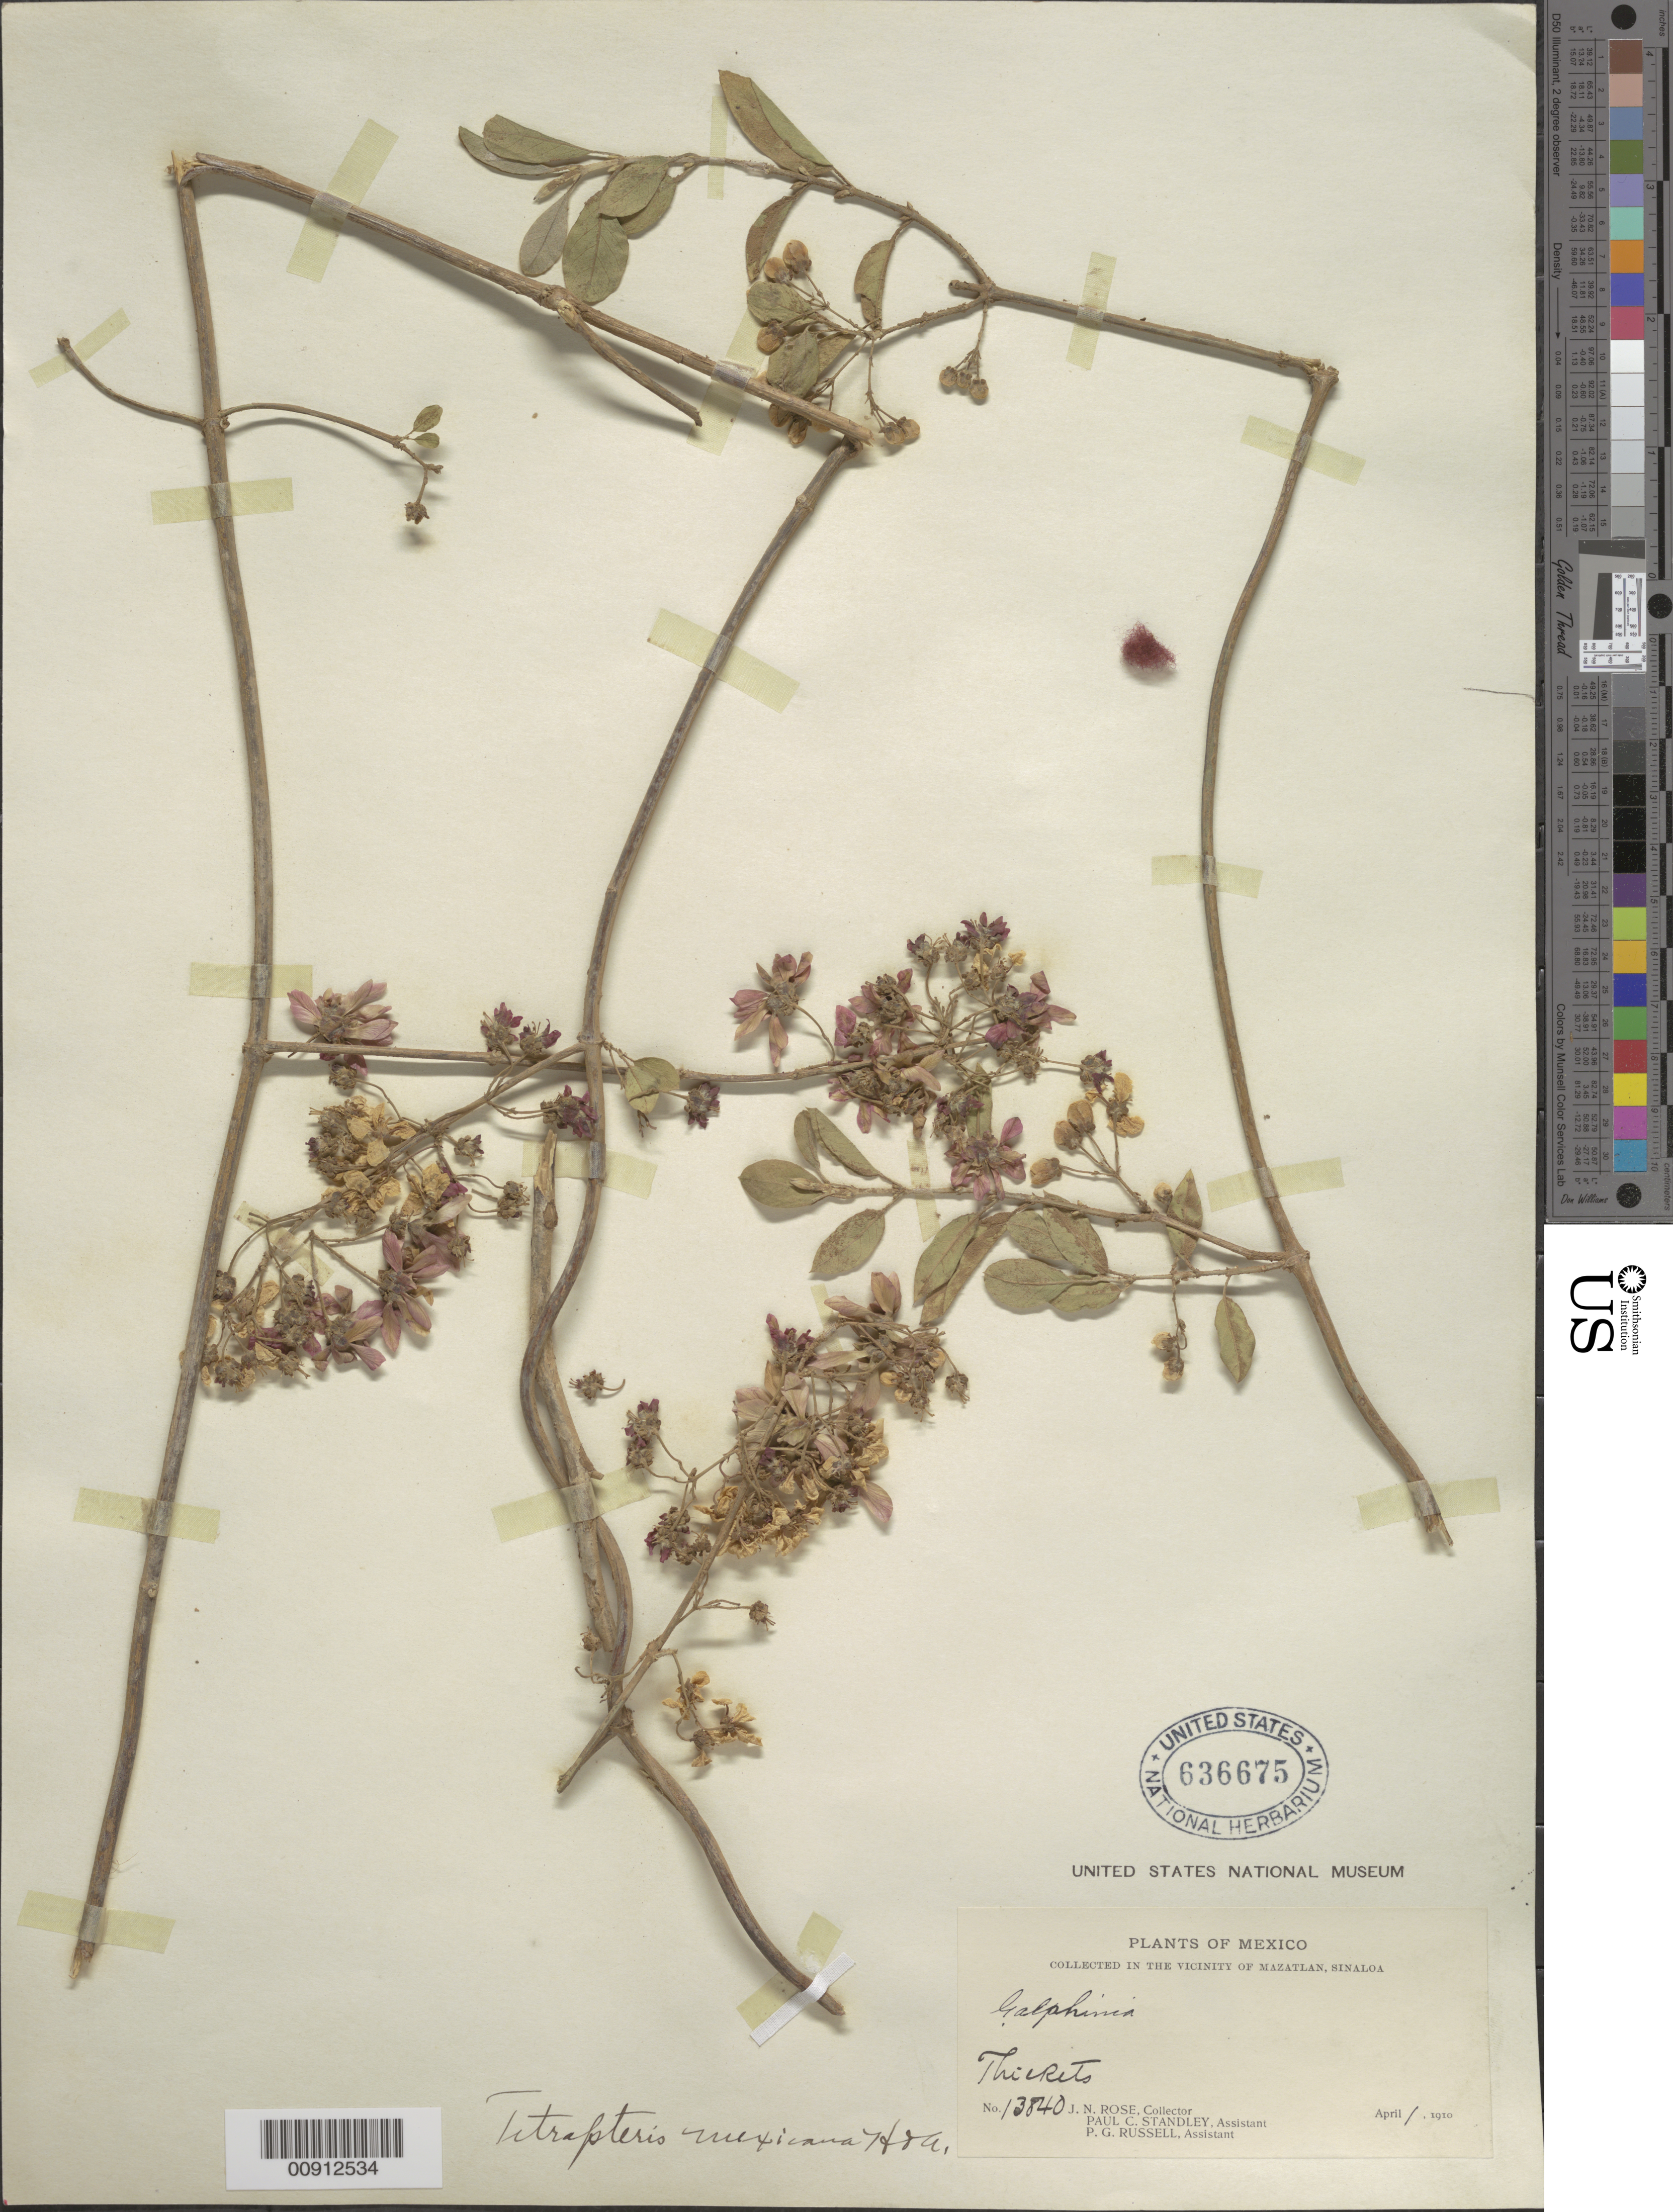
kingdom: Plantae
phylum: Tracheophyta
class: Magnoliopsida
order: Malpighiales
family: Malpighiaceae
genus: Tetrapterys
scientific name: Tetrapterys mexicana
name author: Hook. & Arn.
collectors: J. N. Rose, P. C. Standley & P. G. Russell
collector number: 13840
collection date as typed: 01 Apr 1910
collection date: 1910-04-01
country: Mexico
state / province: Sinaloa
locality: Vicinity of Mazatlan, Sinaloa.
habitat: Thickets.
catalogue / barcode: US 636675